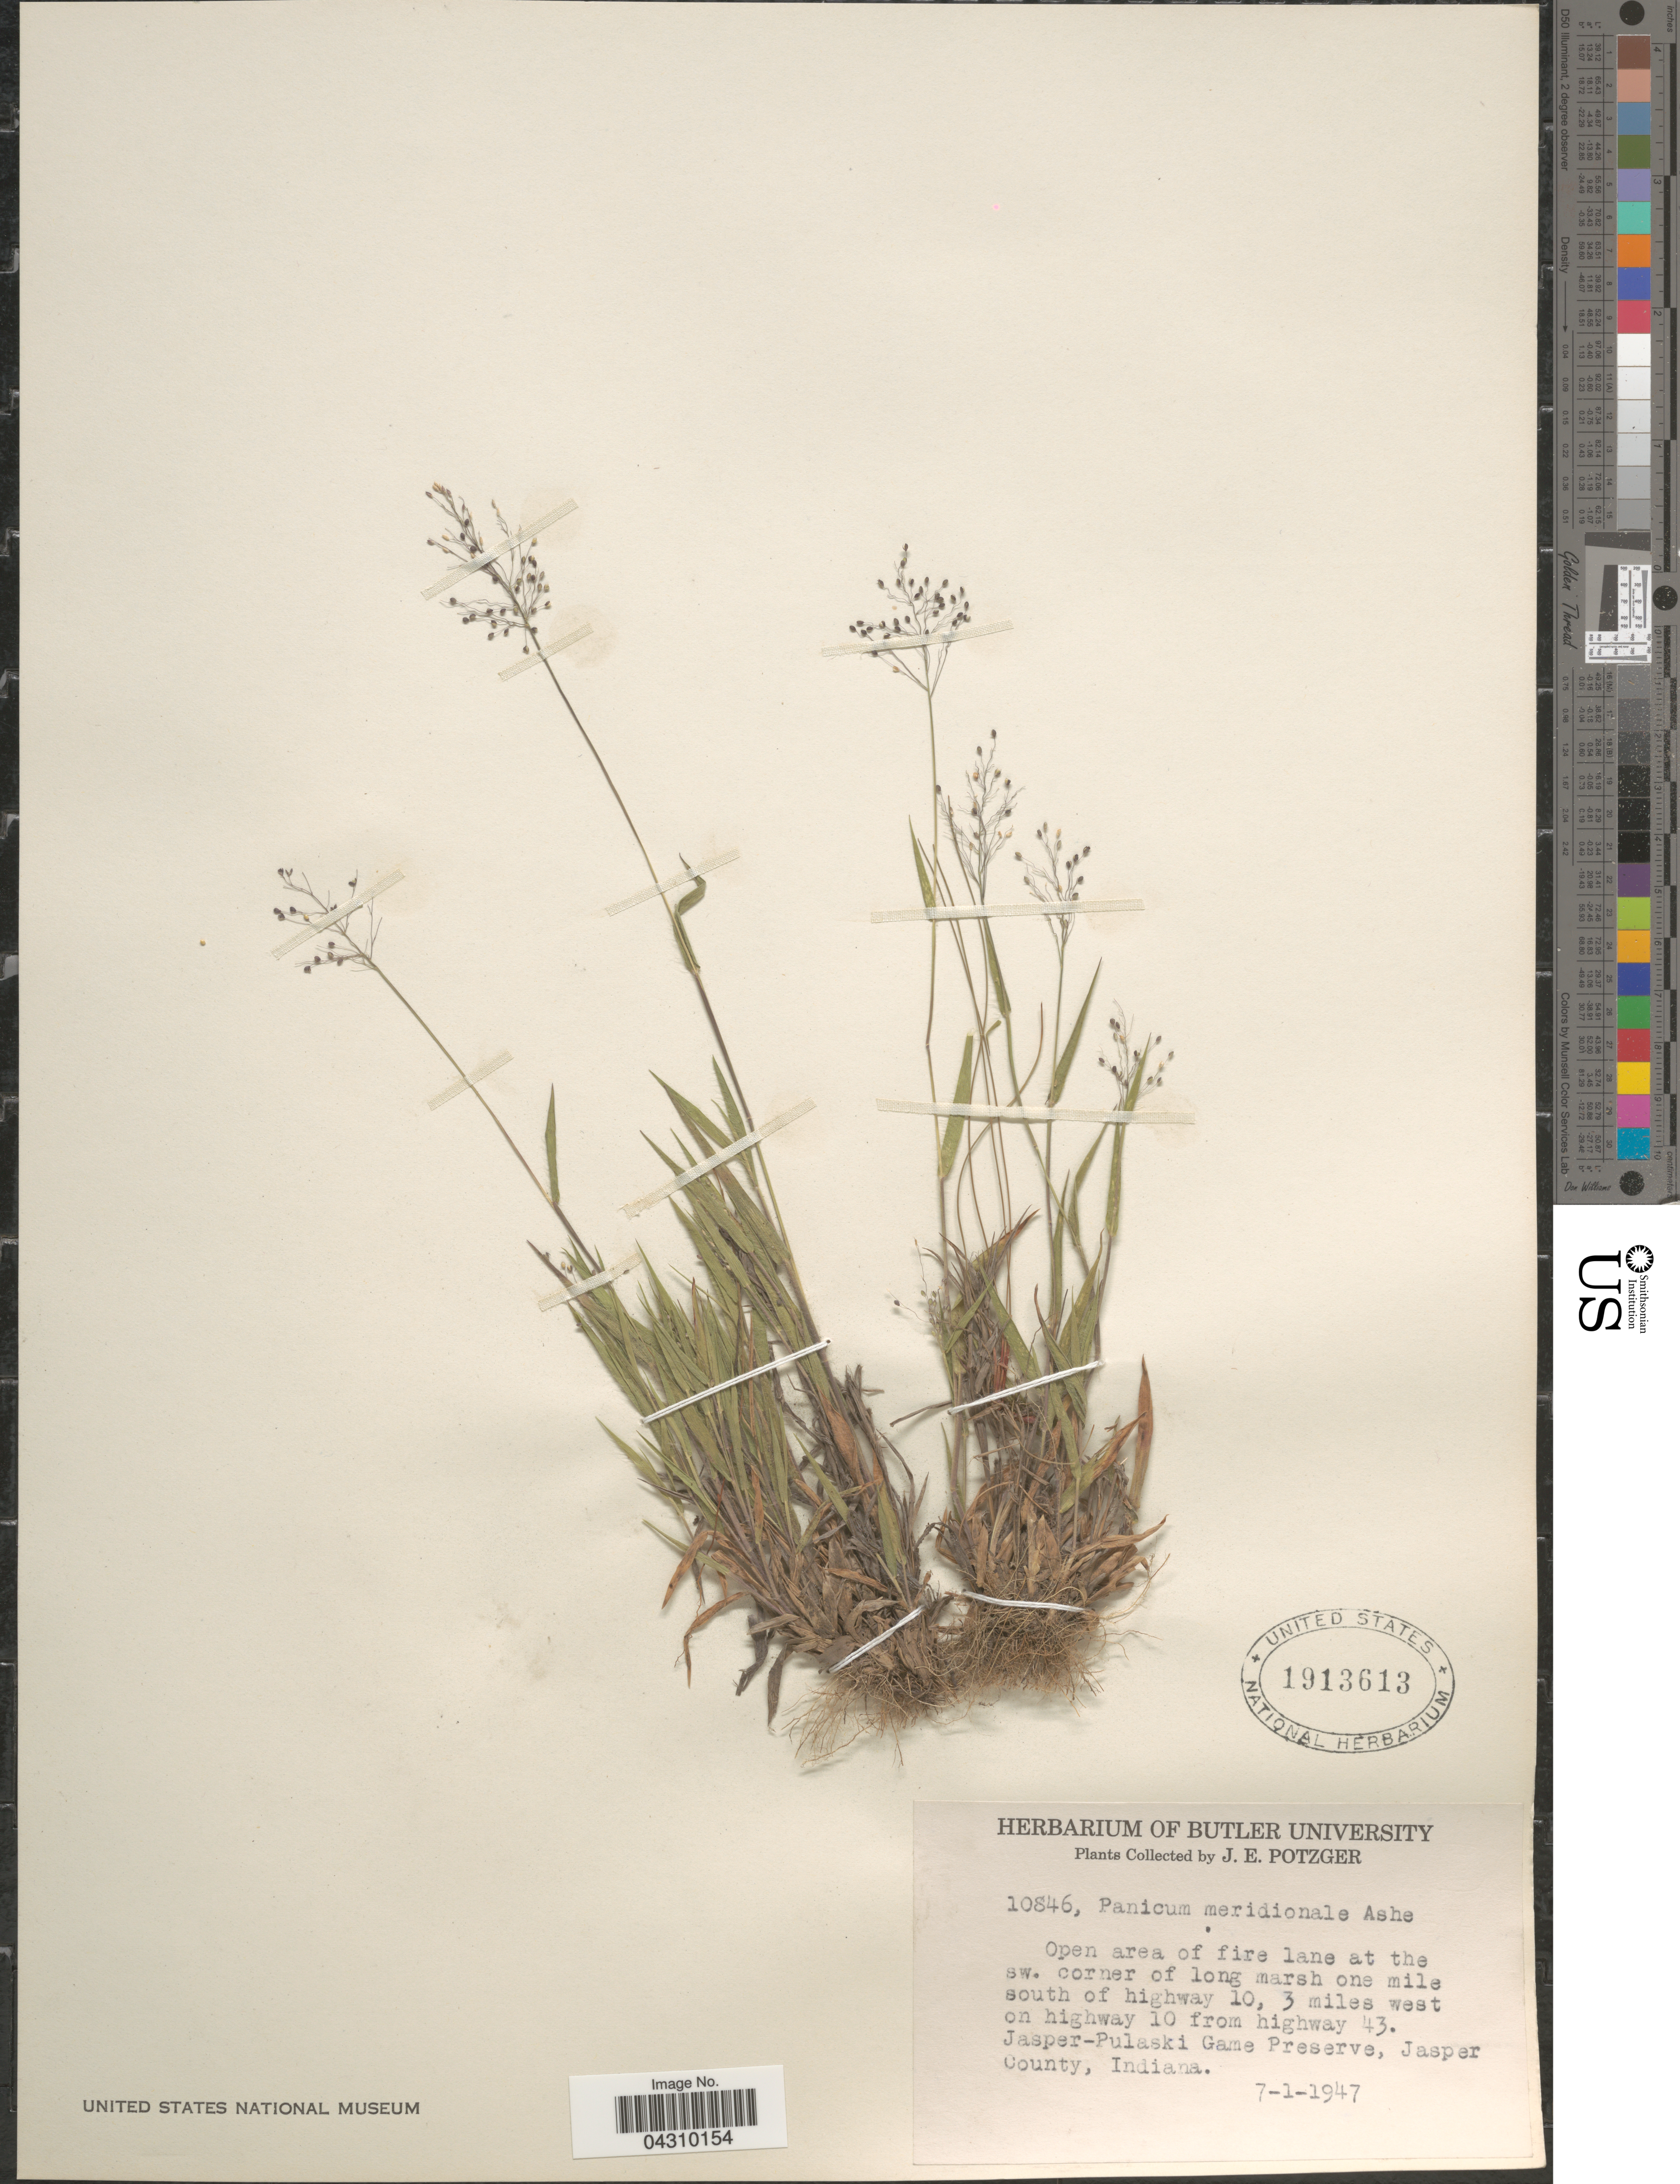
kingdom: Plantae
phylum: Tracheophyta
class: Liliopsida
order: Poales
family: Poaceae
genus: Dichanthelium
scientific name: Dichanthelium acuminatum var. acuminatum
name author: (Sw.) Gould & C.A. Clark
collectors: J. Potzger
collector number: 10846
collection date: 1947-07-01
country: United States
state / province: Indiana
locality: Open area of fire lane at the sw. corner of long marsh one mile south of highway 10, 3 miles west on highway 10 from highway 43. Jasper-Pulaski Game Preserve, Jasper County.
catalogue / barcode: US 1913613